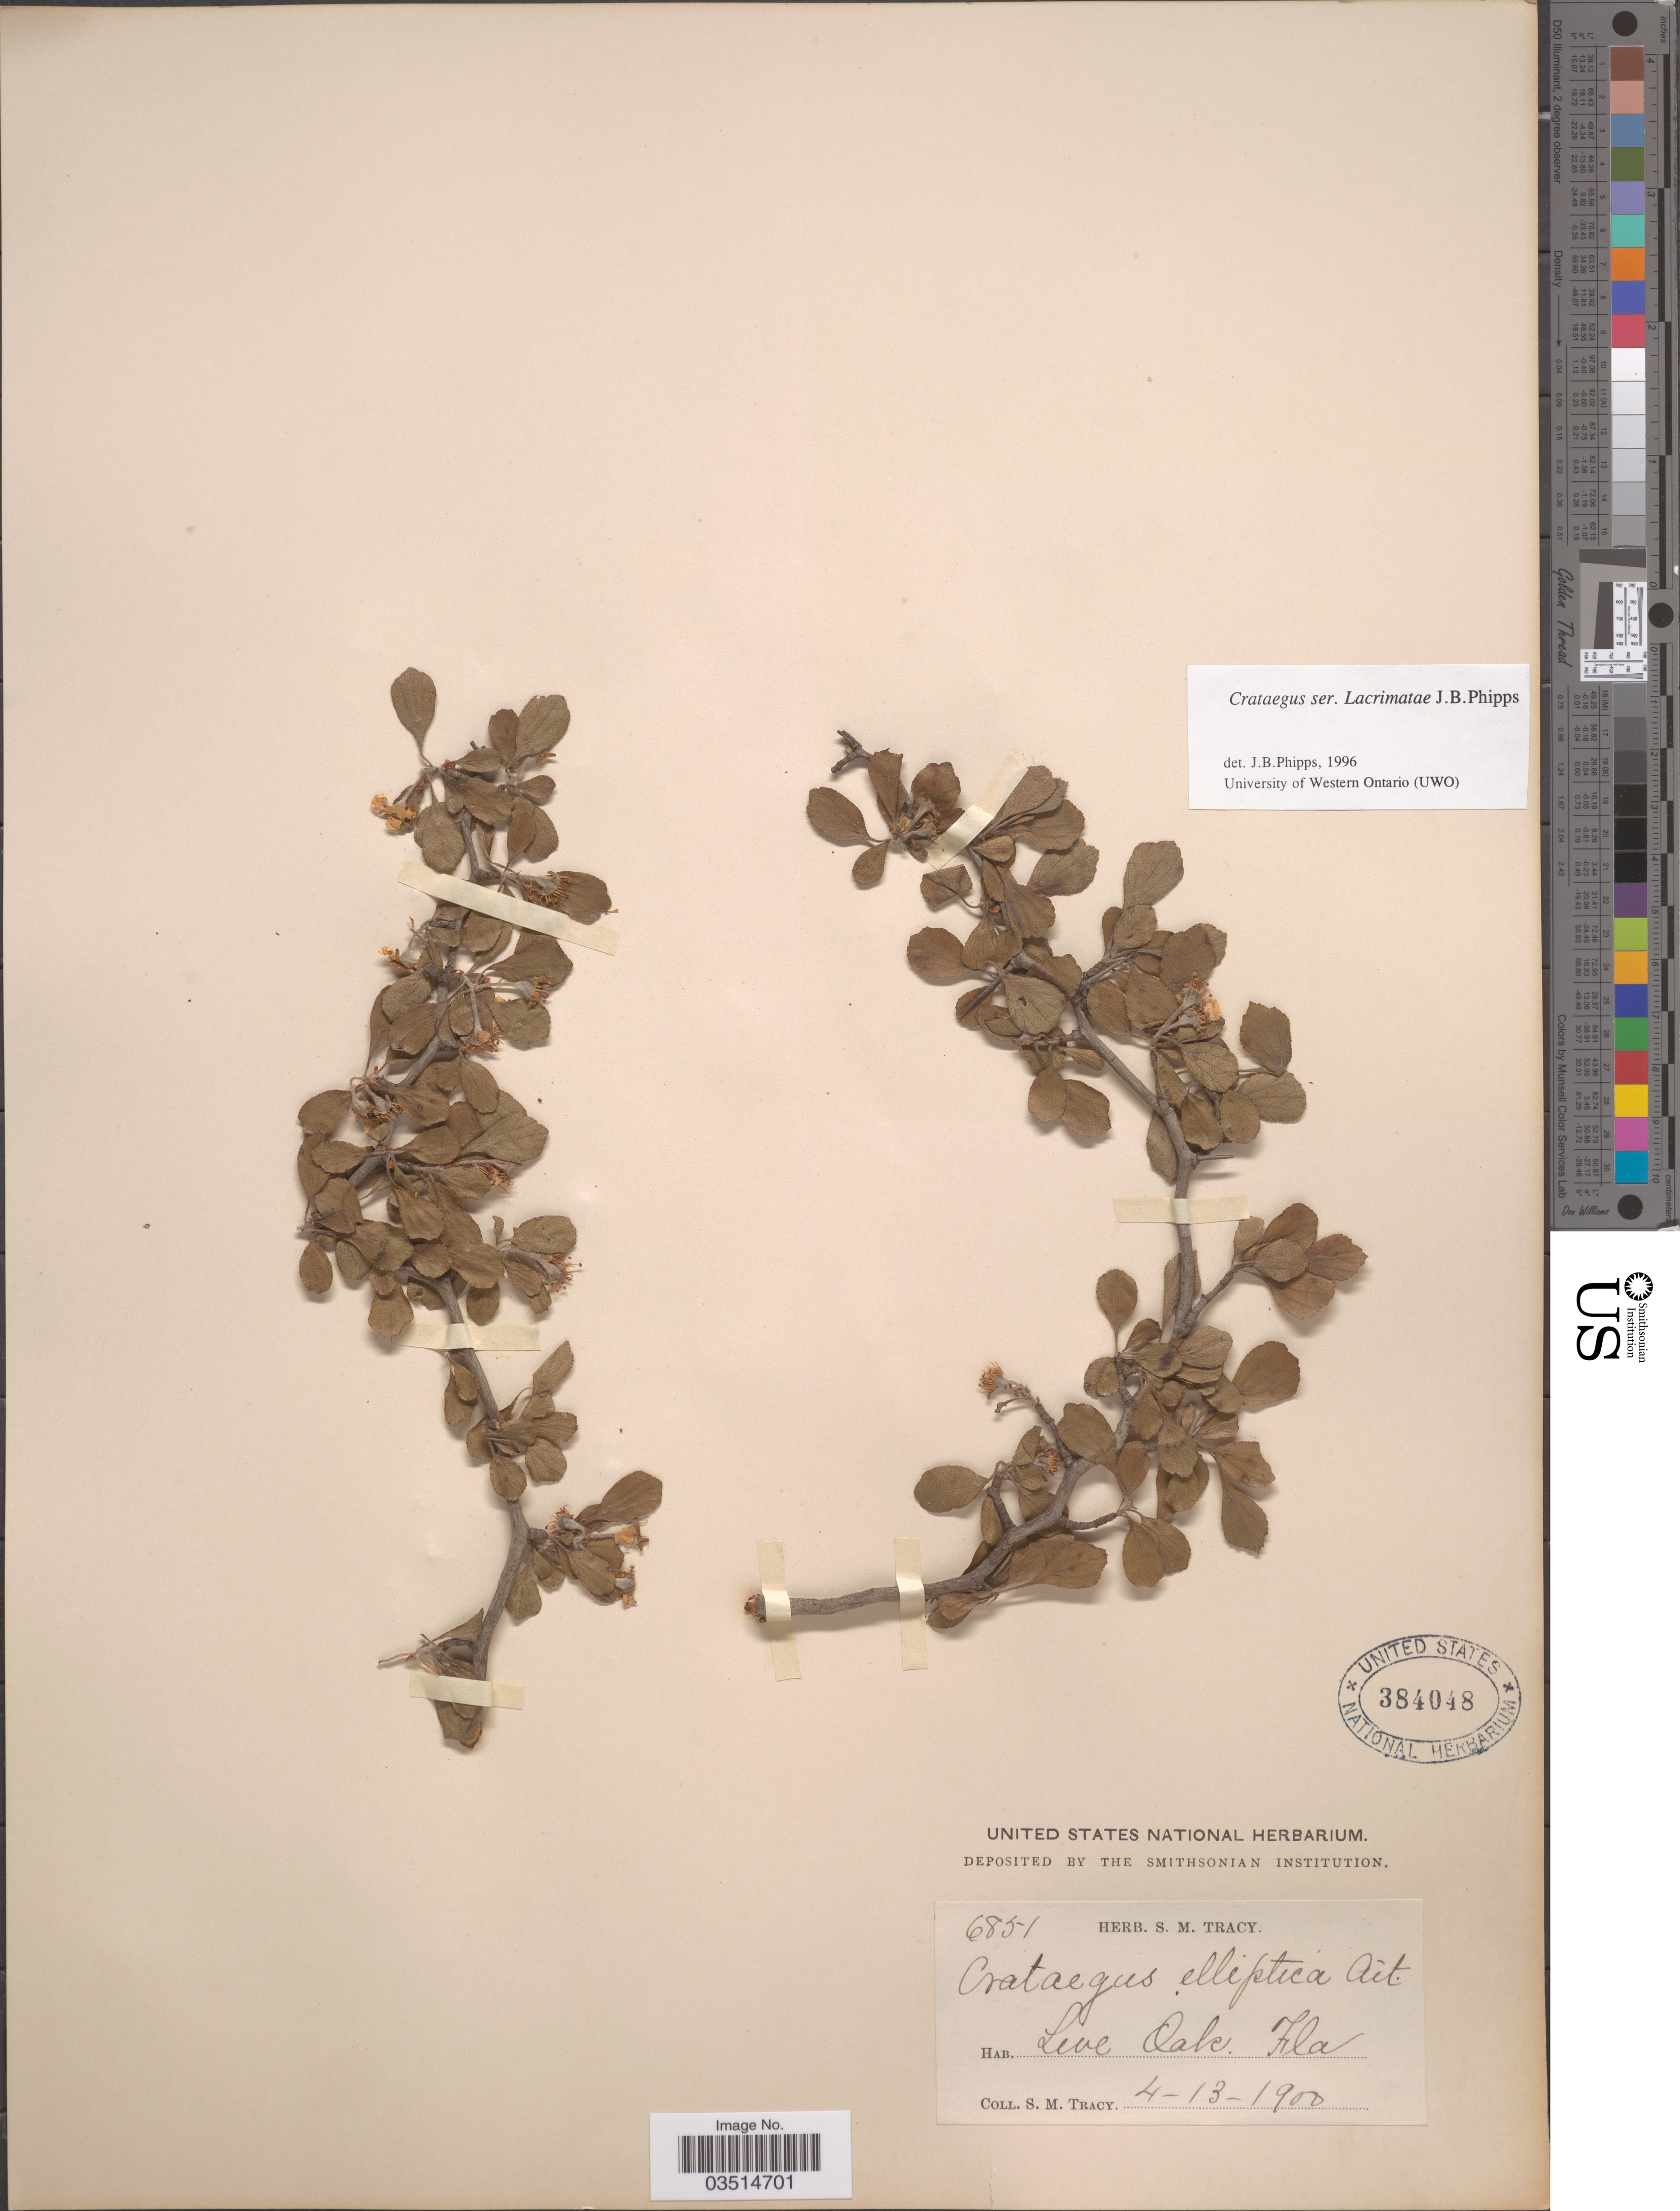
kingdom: Plantae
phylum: Tracheophyta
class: Magnoliopsida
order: Rosales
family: Rosaceae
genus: Crataegus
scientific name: Crataegus elliptica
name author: Elliott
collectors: S. M. Tracy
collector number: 6851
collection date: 1900-04-13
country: United States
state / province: Florida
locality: Live Oak.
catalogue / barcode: US 384048